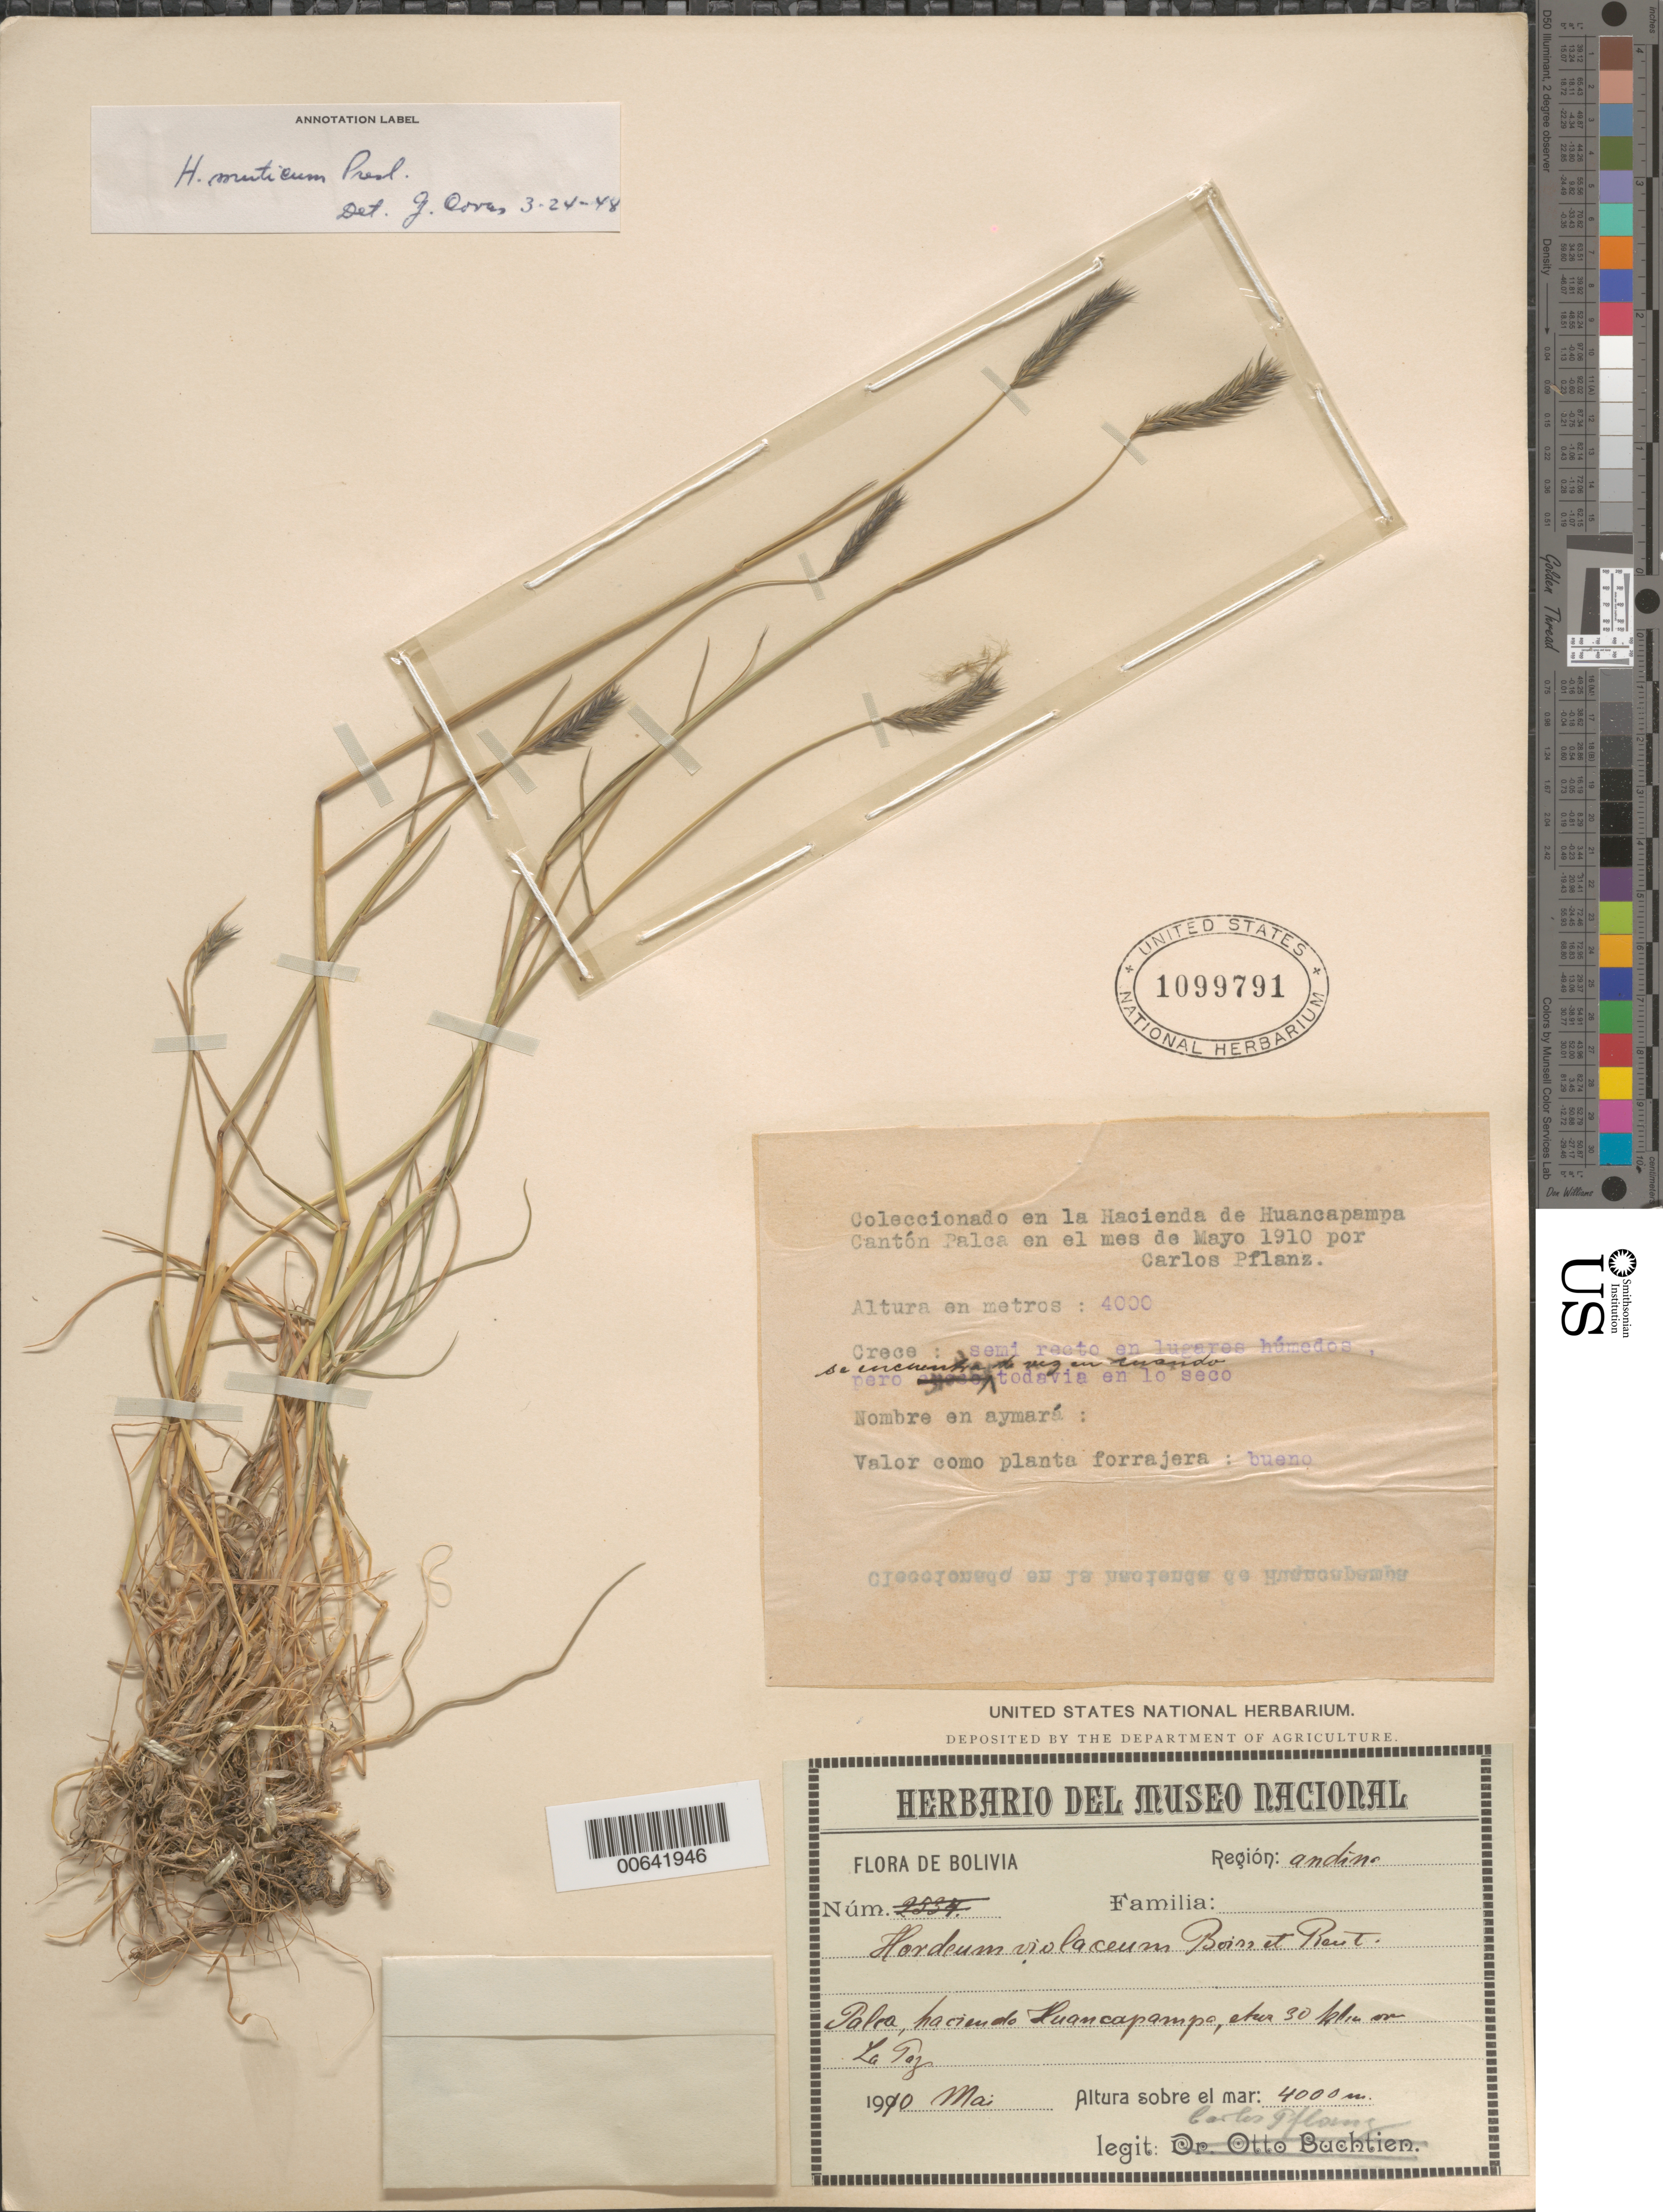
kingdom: Plantae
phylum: Tracheophyta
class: Liliopsida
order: Poales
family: Poaceae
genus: Hordeum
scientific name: Hordeum muticum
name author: J. Presl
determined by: Covas, G.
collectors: C. Pflanz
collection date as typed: Mar 1910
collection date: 1910-03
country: Bolivia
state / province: La Paz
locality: Palca, Hacienda de Hauncapampa.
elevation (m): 4000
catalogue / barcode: US 1099791